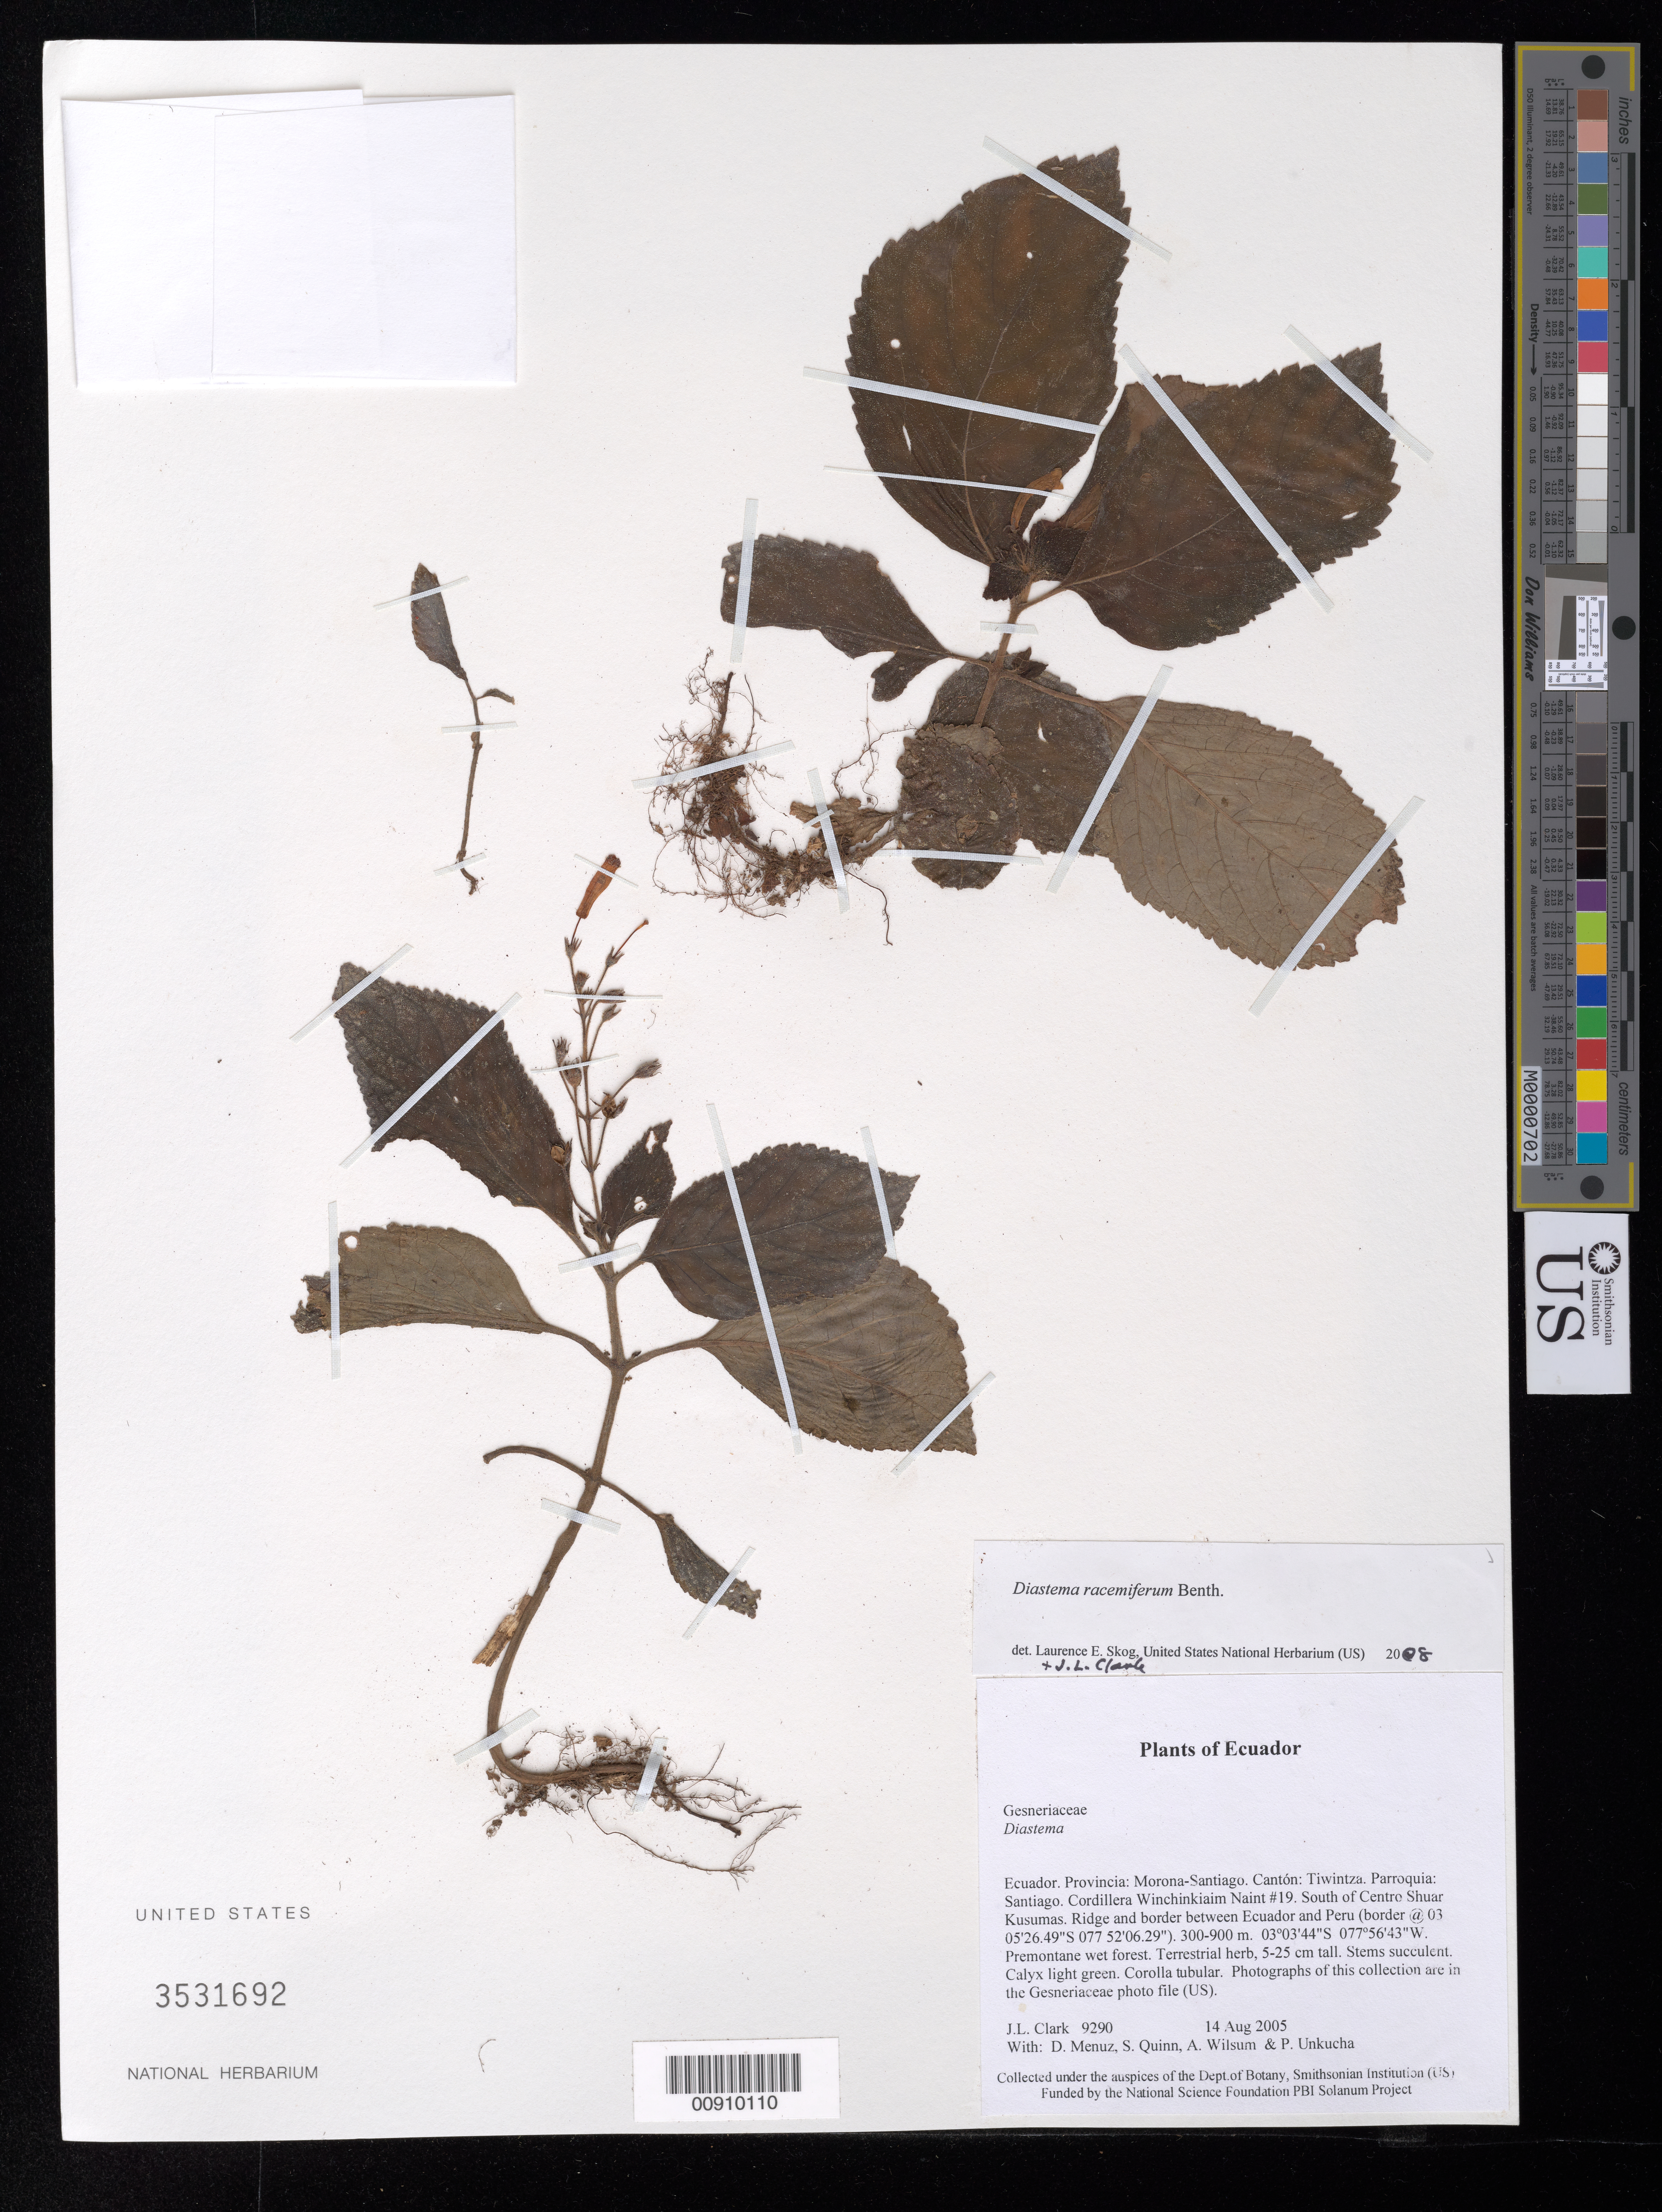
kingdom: Plantae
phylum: Tracheophyta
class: Magnoliopsida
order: Lamiales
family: Gesneriaceae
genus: Diastema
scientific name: Diastema racemiferum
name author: Benth.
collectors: J. L. Clark, D. Menuz, S. Quinn, A. Wilsum & P. Unkucha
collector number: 9290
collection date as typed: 14 Aug 2005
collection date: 2005-08-14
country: Ecuador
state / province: Morona-Santiago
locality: Tiwintza. Parroquia: Santiago. Cordillera Winchinkiaim Naint #19. South of Centro Shuar Kusumas. Ridge and border between Ecuador and Peru (border @ 03°05'26.49"S 077°52'06.29").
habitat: Premontane wet forest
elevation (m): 300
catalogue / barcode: US 3531692